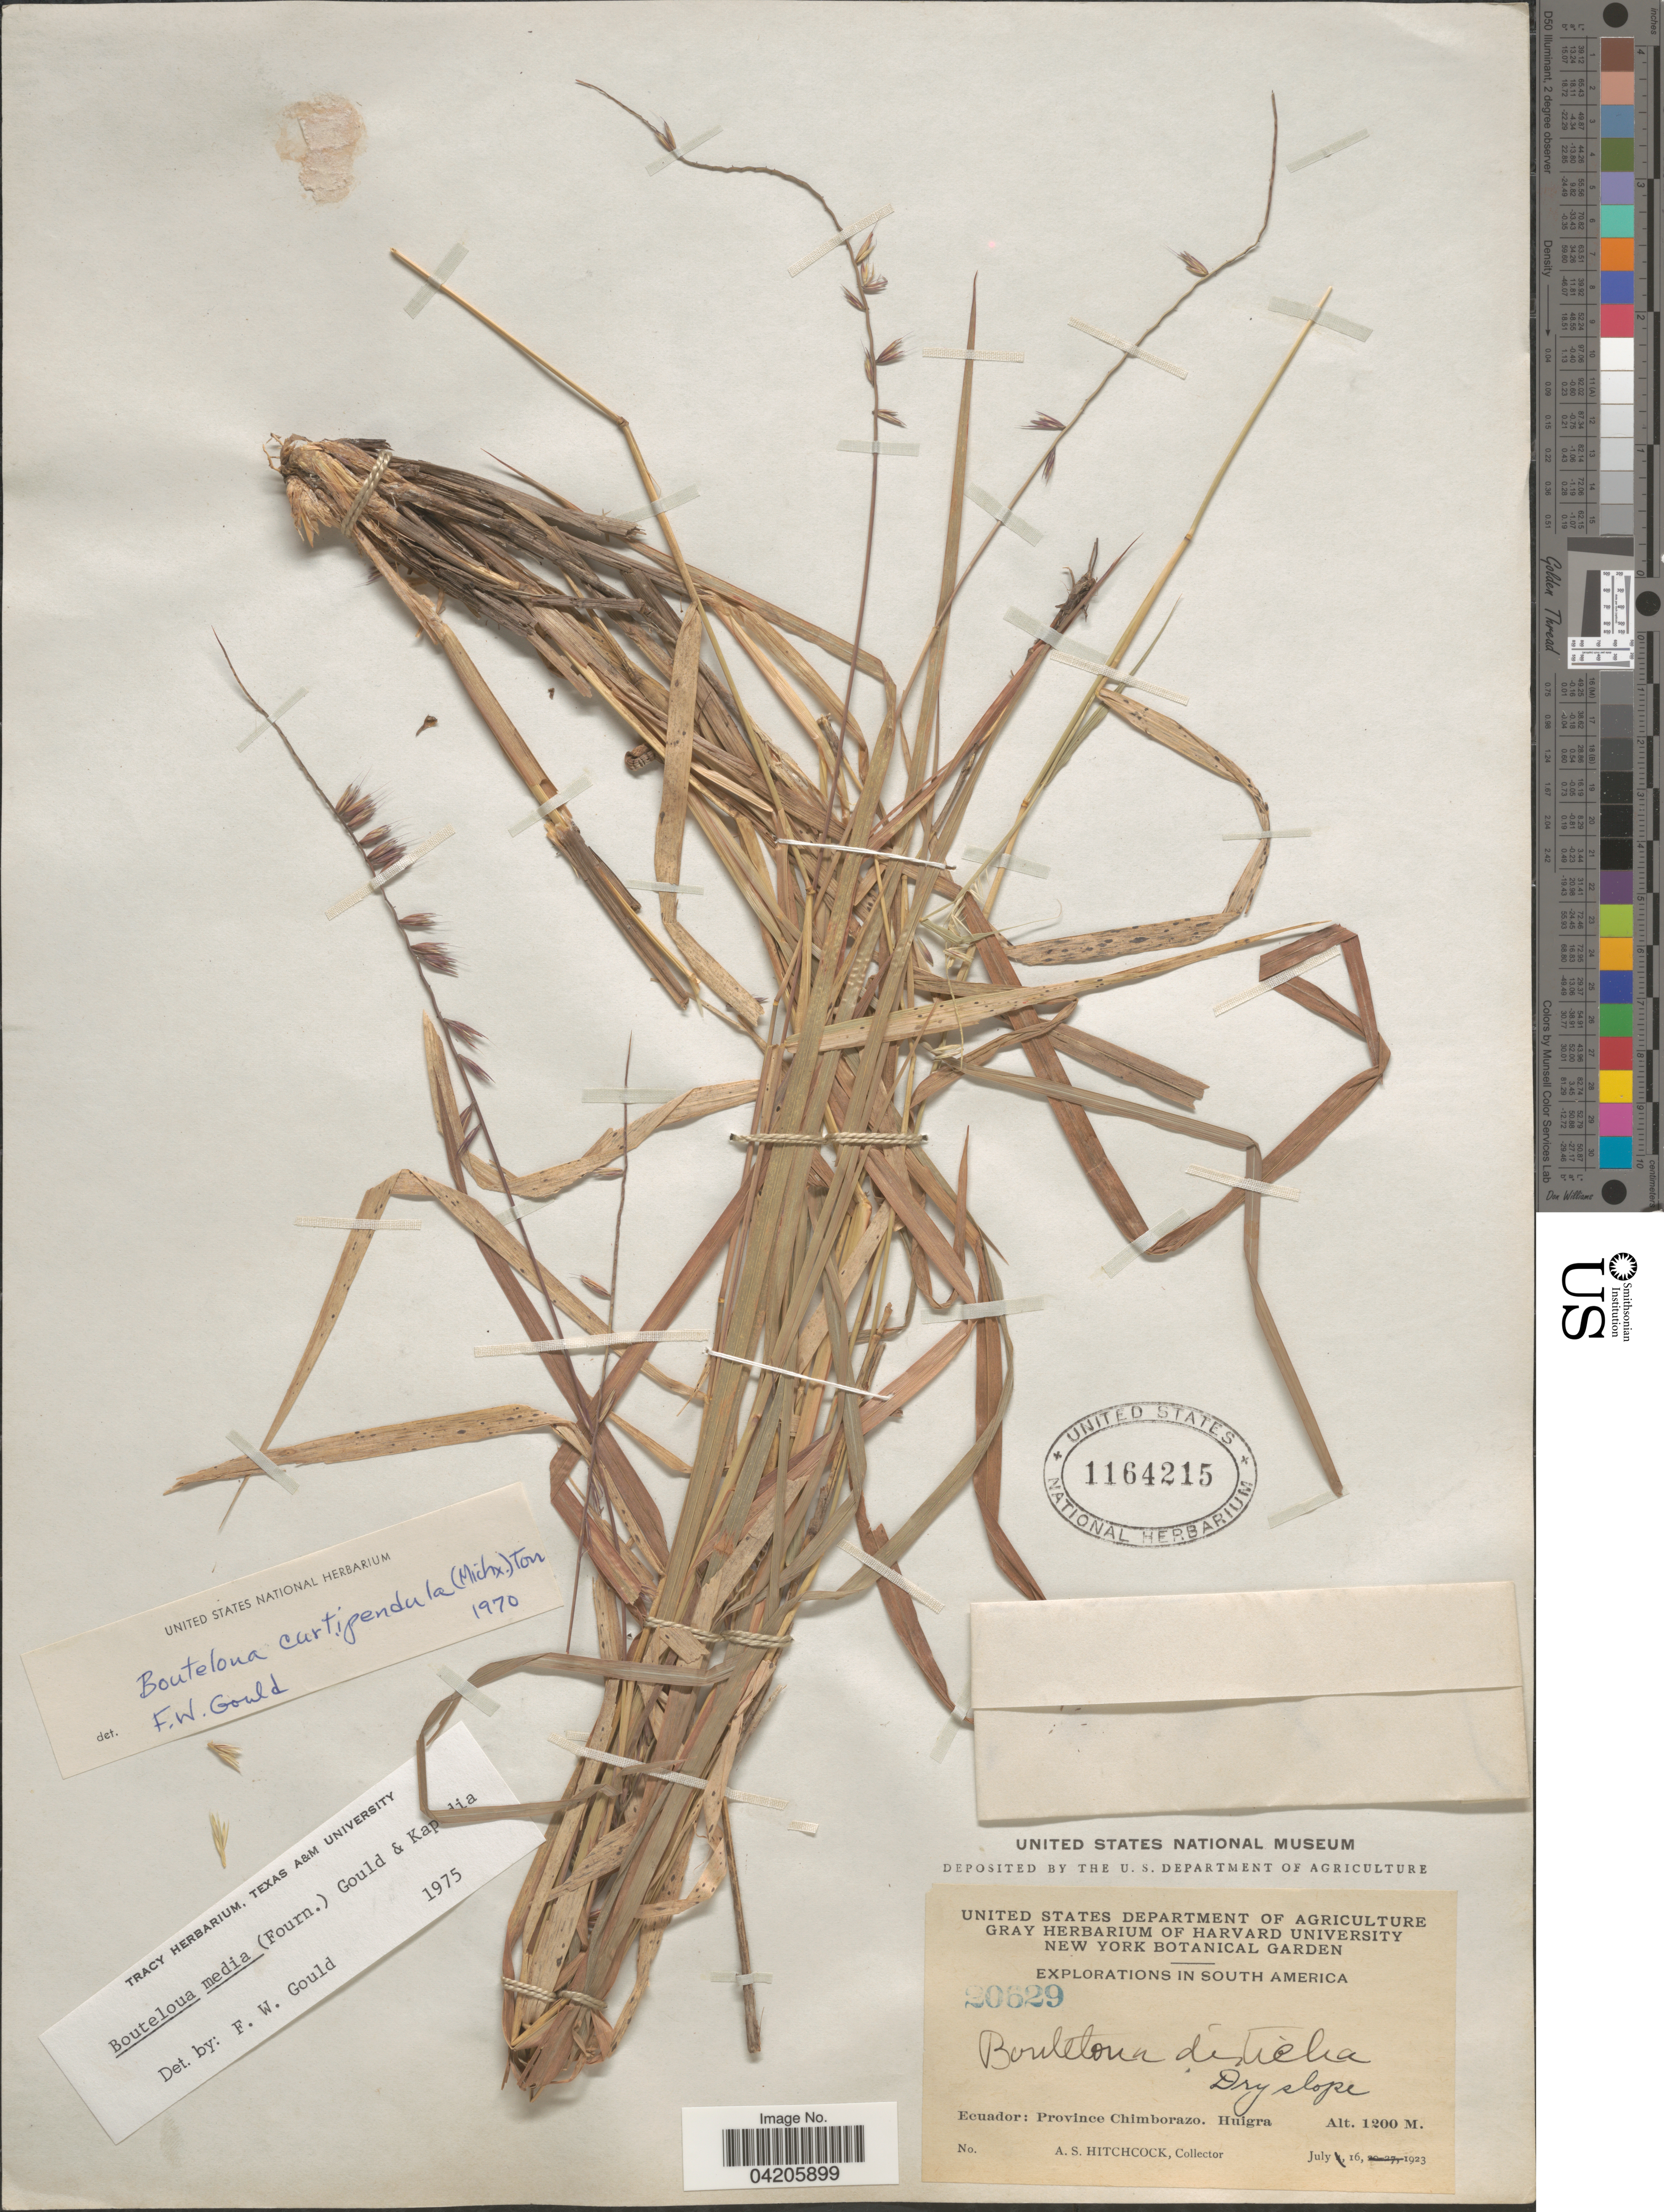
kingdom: Plantae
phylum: Tracheophyta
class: Liliopsida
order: Poales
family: Poaceae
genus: Bouteloua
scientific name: Bouteloua media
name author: (E. Fourn.) Gould & Kapadia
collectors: A. S. Hitchcock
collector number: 20629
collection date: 1923-07-16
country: Ecuador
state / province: Chimborazo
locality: Explorations in South America. Huigra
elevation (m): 1200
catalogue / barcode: US 1164215